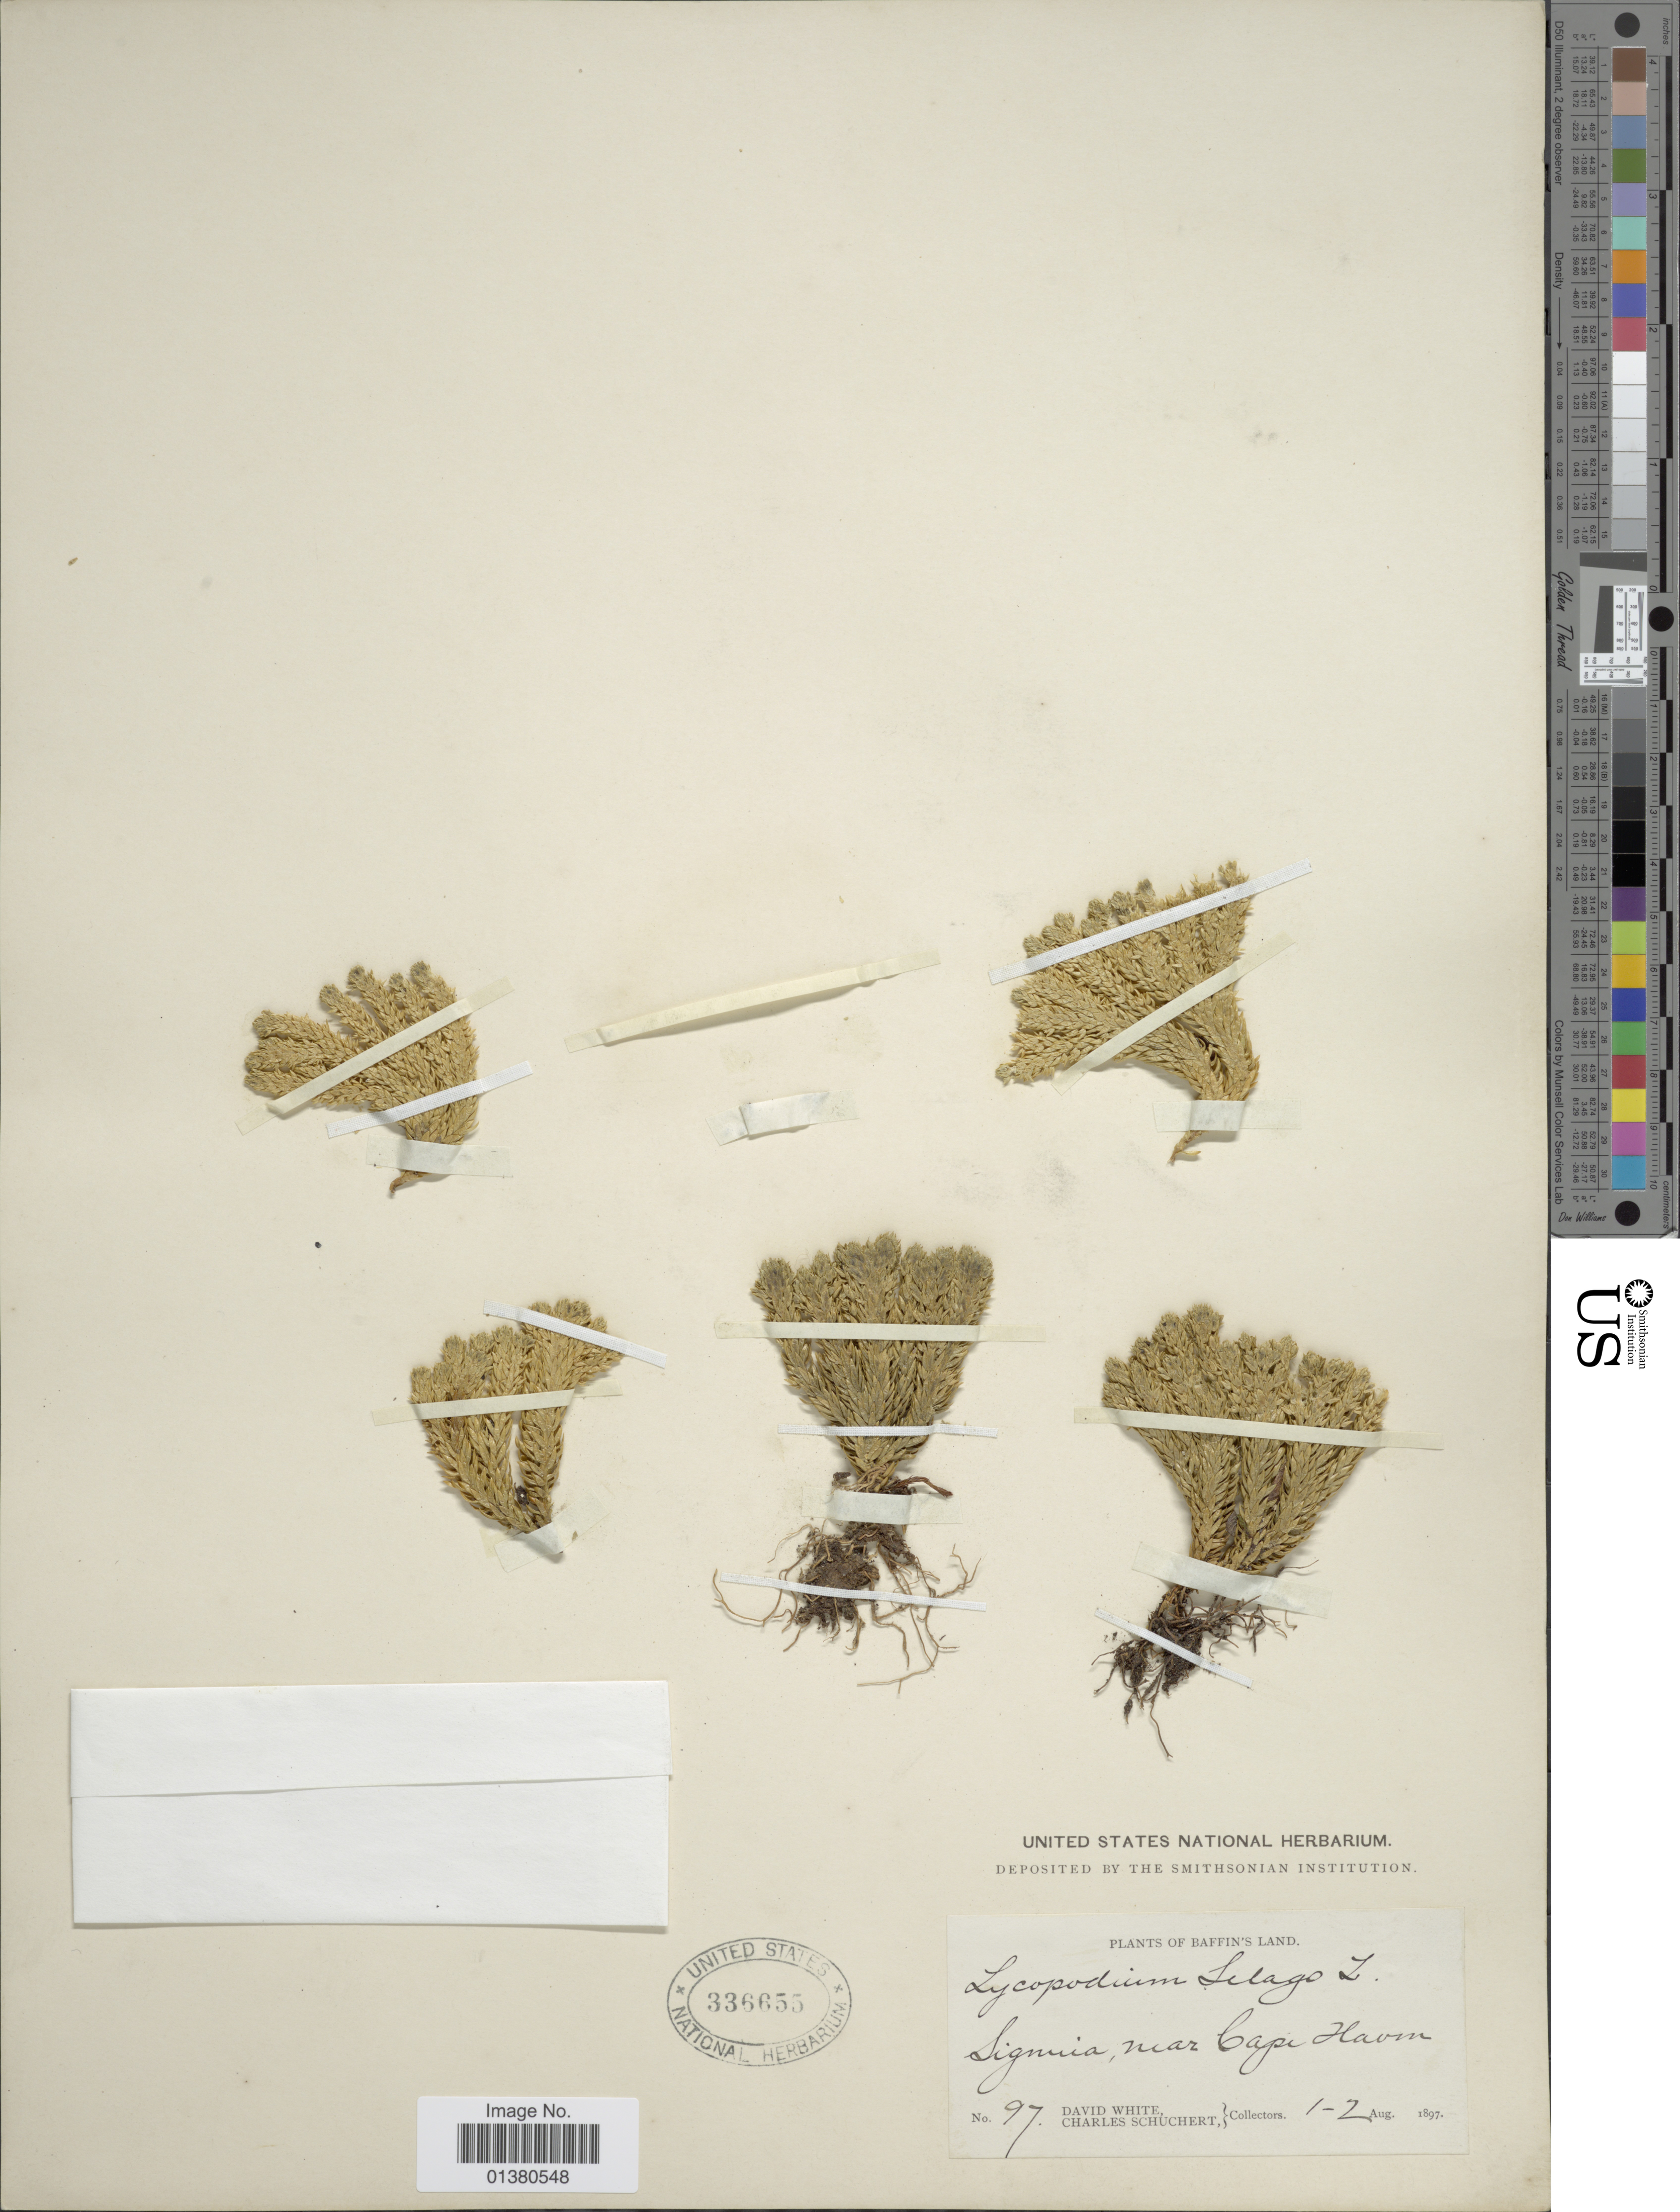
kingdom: Plantae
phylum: Tracheophyta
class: Lycopodiopsida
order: Lycopodiales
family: Lycopodiaceae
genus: Huperzia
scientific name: Huperzia selago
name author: (L.) Bernh. ex Schrank & Mart.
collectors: D. White & C. Schuchert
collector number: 97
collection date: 1897-08-01/1897-08-02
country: Canada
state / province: Nunavut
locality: Baffin's Land, Signuia, near Cape Haven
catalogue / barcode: US 336655